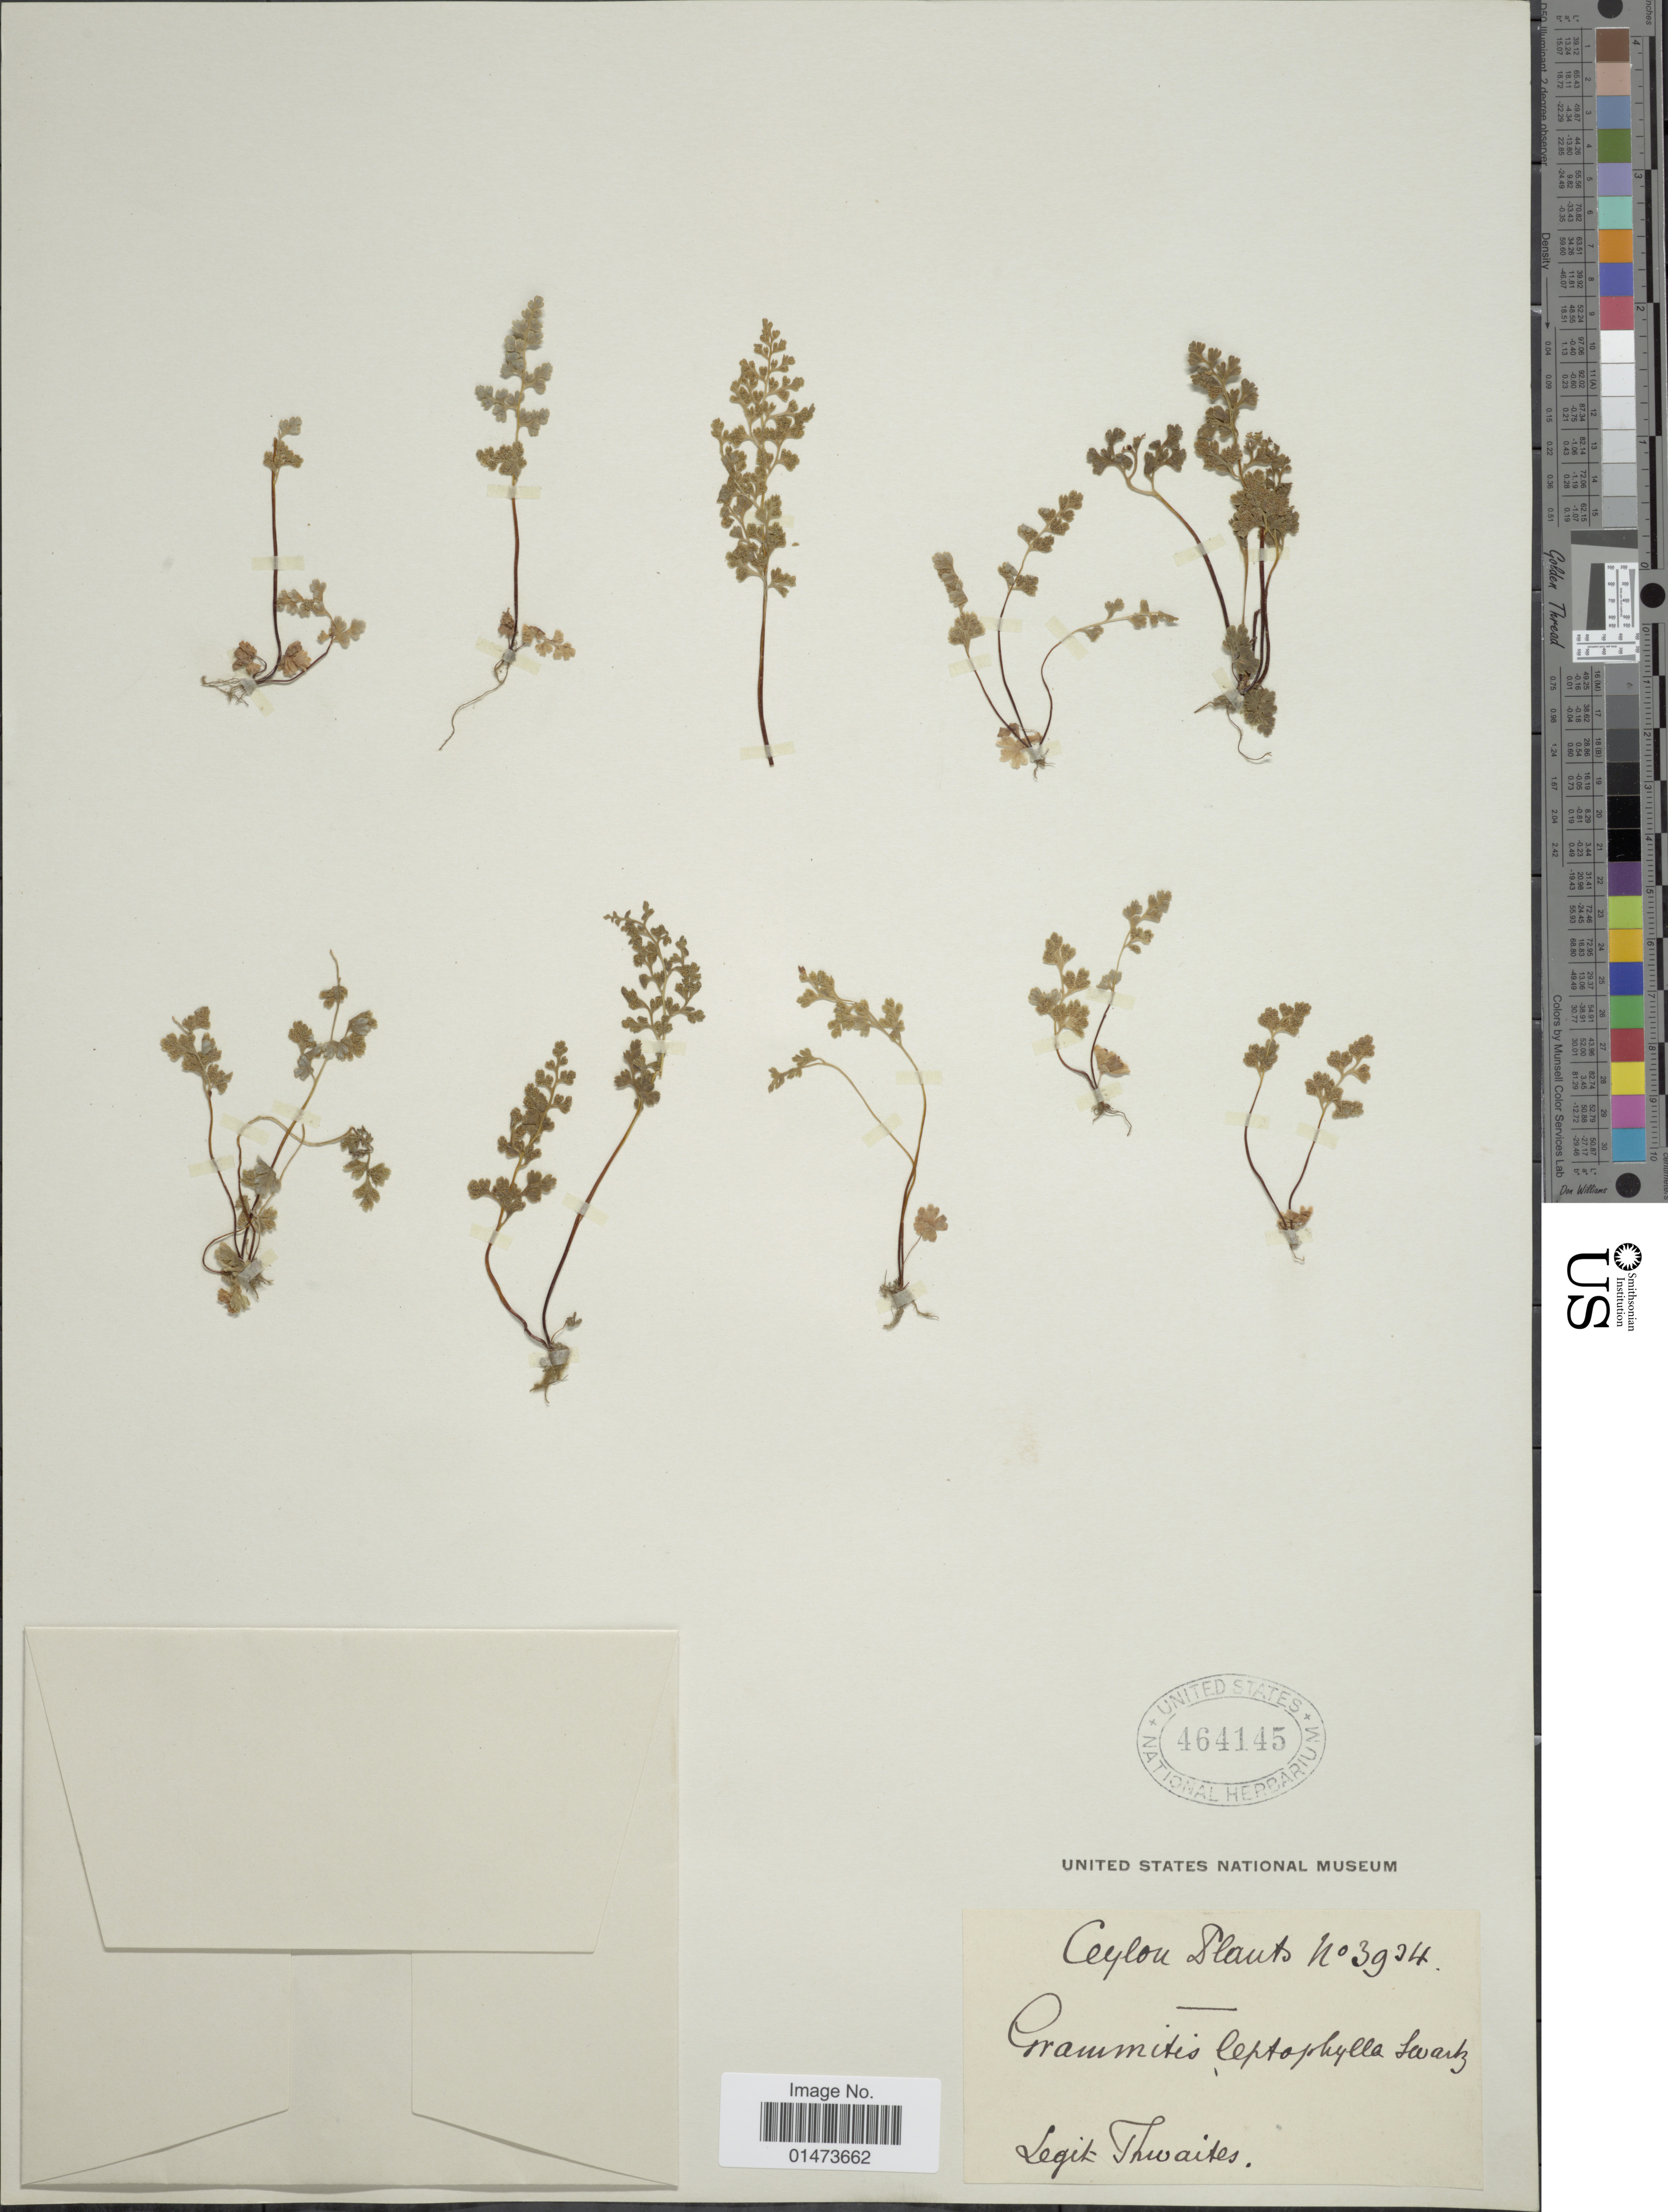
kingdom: Plantae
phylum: Tracheophyta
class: Polypodiopsida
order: Polypodiales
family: Pteridaceae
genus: Anogramma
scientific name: Anogramma leptophylla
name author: (L.) Link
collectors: Thwaites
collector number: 3934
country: Sri Lanka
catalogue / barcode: US 464145